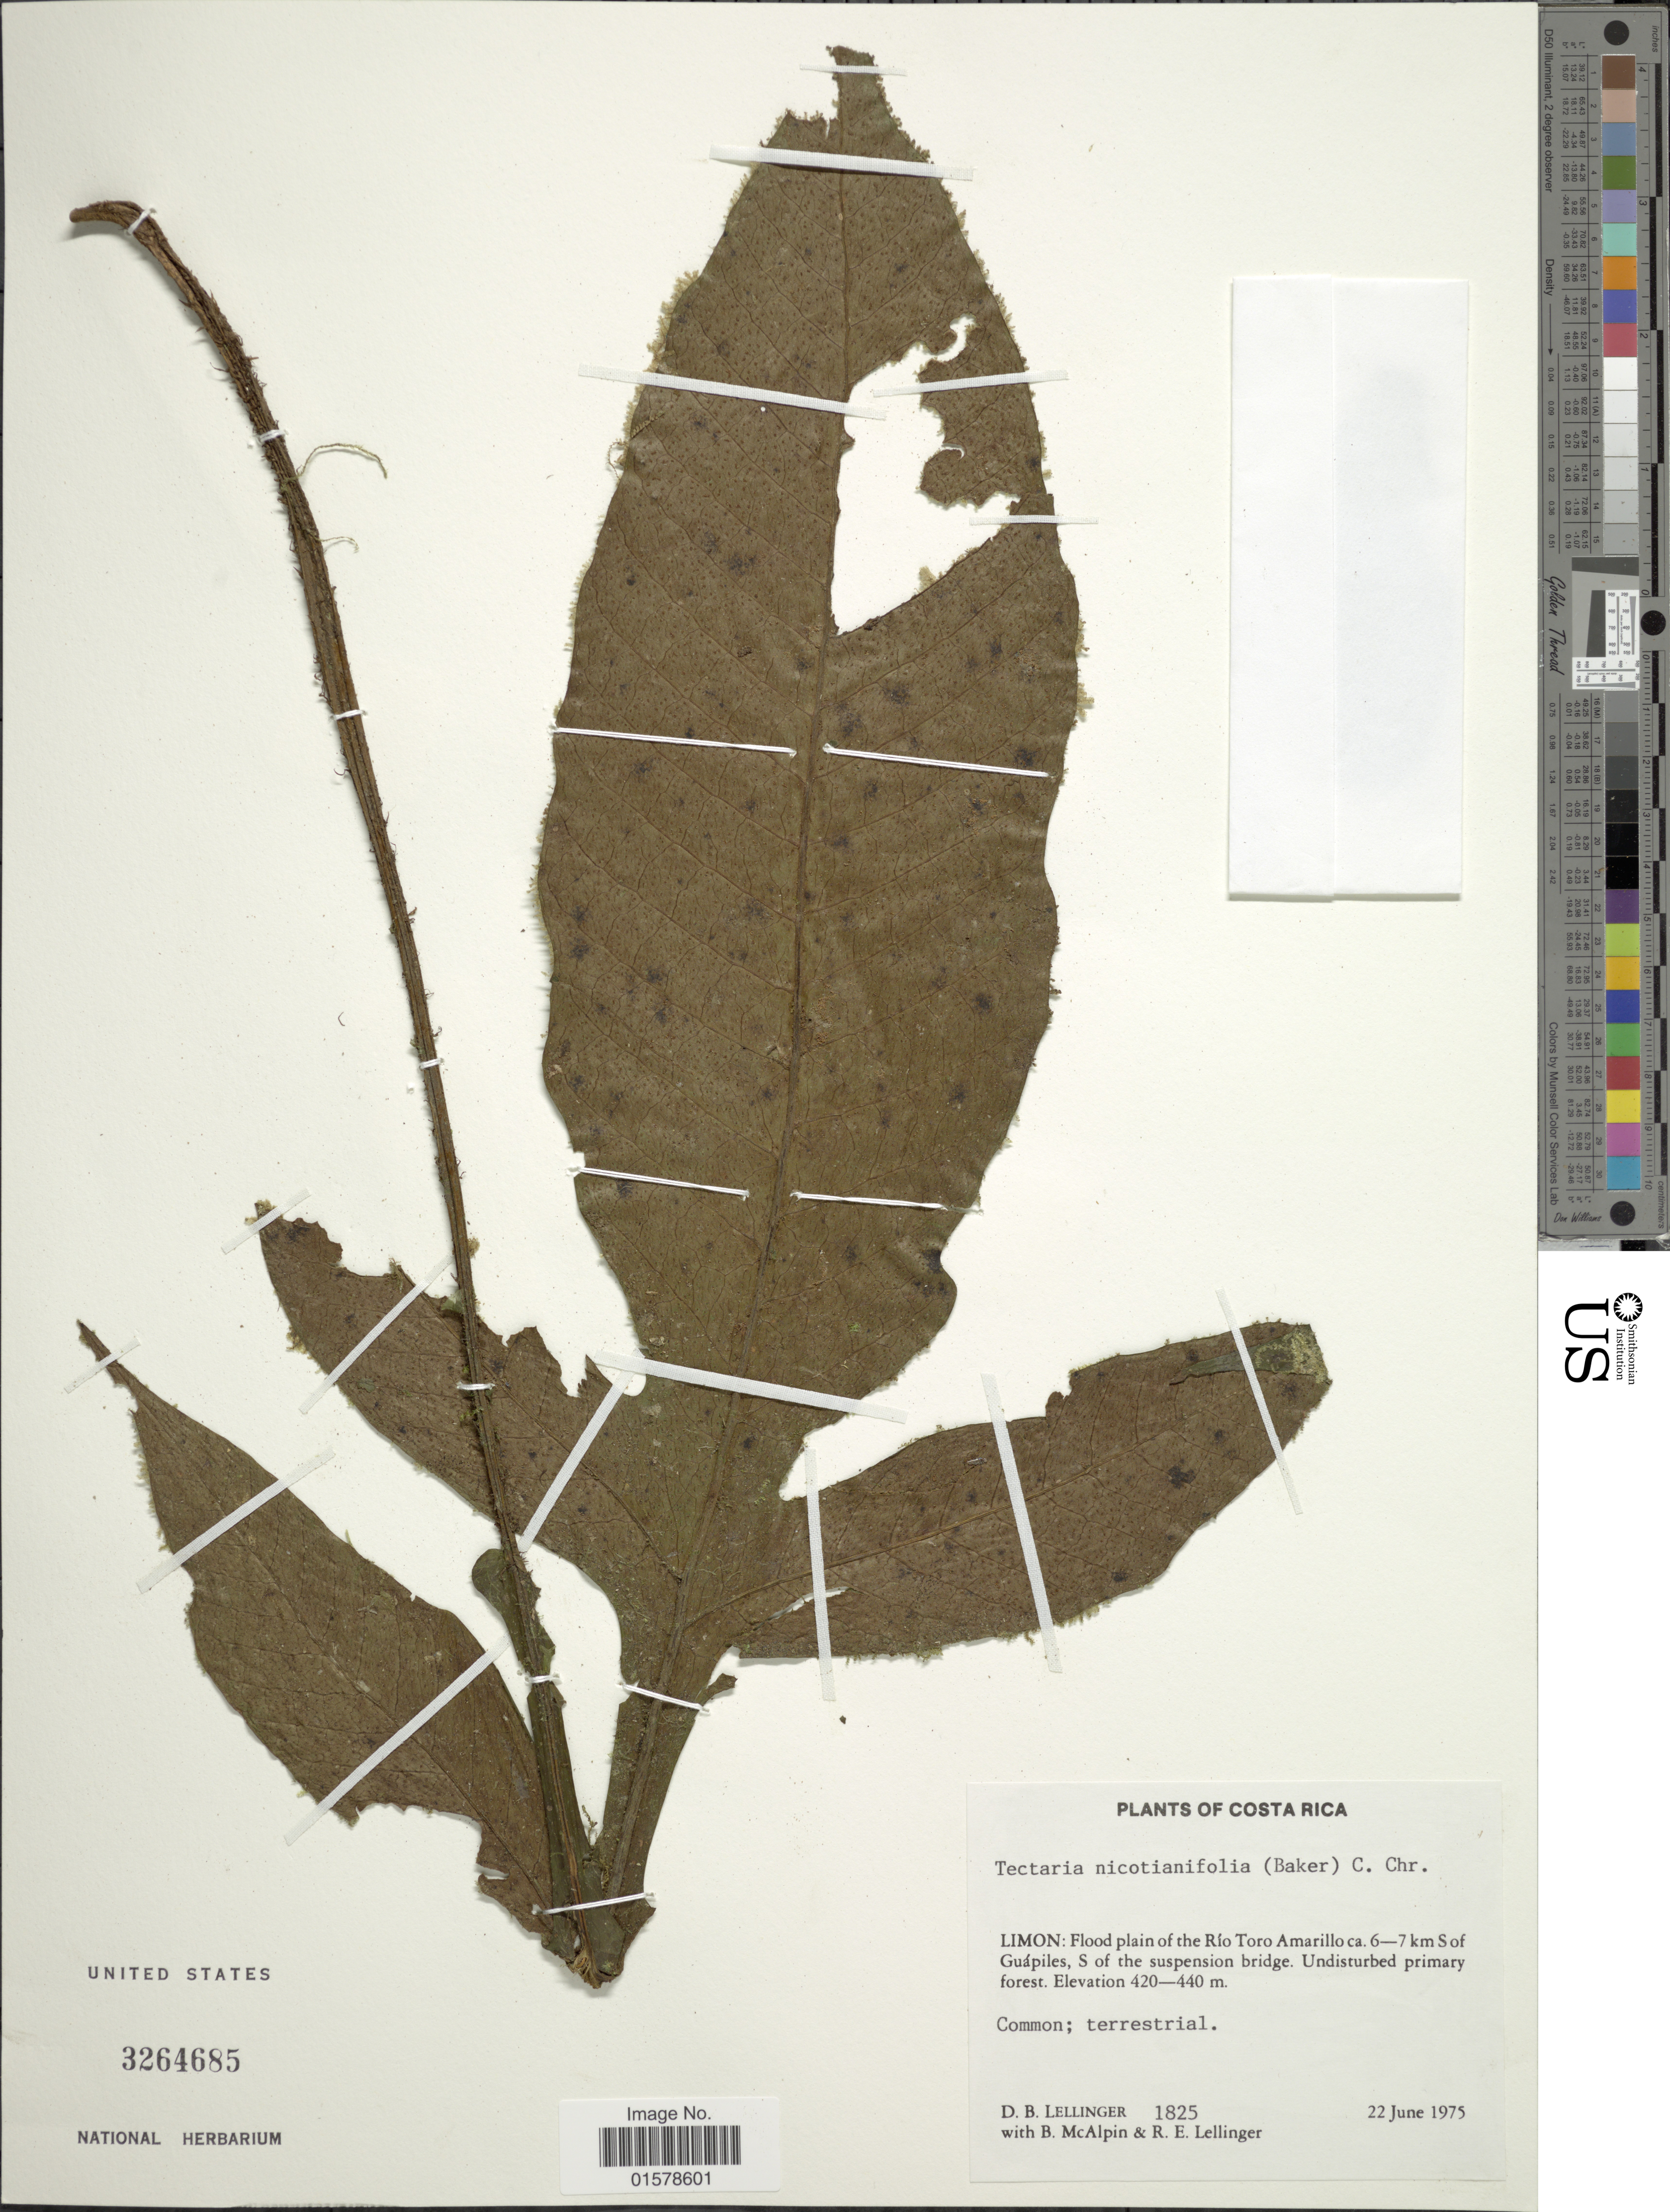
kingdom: Plantae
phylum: Tracheophyta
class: Polypodiopsida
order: Polypodiales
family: Tectariaceae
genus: Tectaria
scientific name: Tectaria nicotianifolia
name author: (Baker) C. Chr.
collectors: D. B. Lellinger, B. McAlpin & R. E. Lellinger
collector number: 1825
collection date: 1975-06-22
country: Costa Rica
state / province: Limón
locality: Flood plain of the Rio Toro Amarillo ca. 6-7 km S of Guapiles, S of the suspension bridge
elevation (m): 420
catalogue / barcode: US 3264685